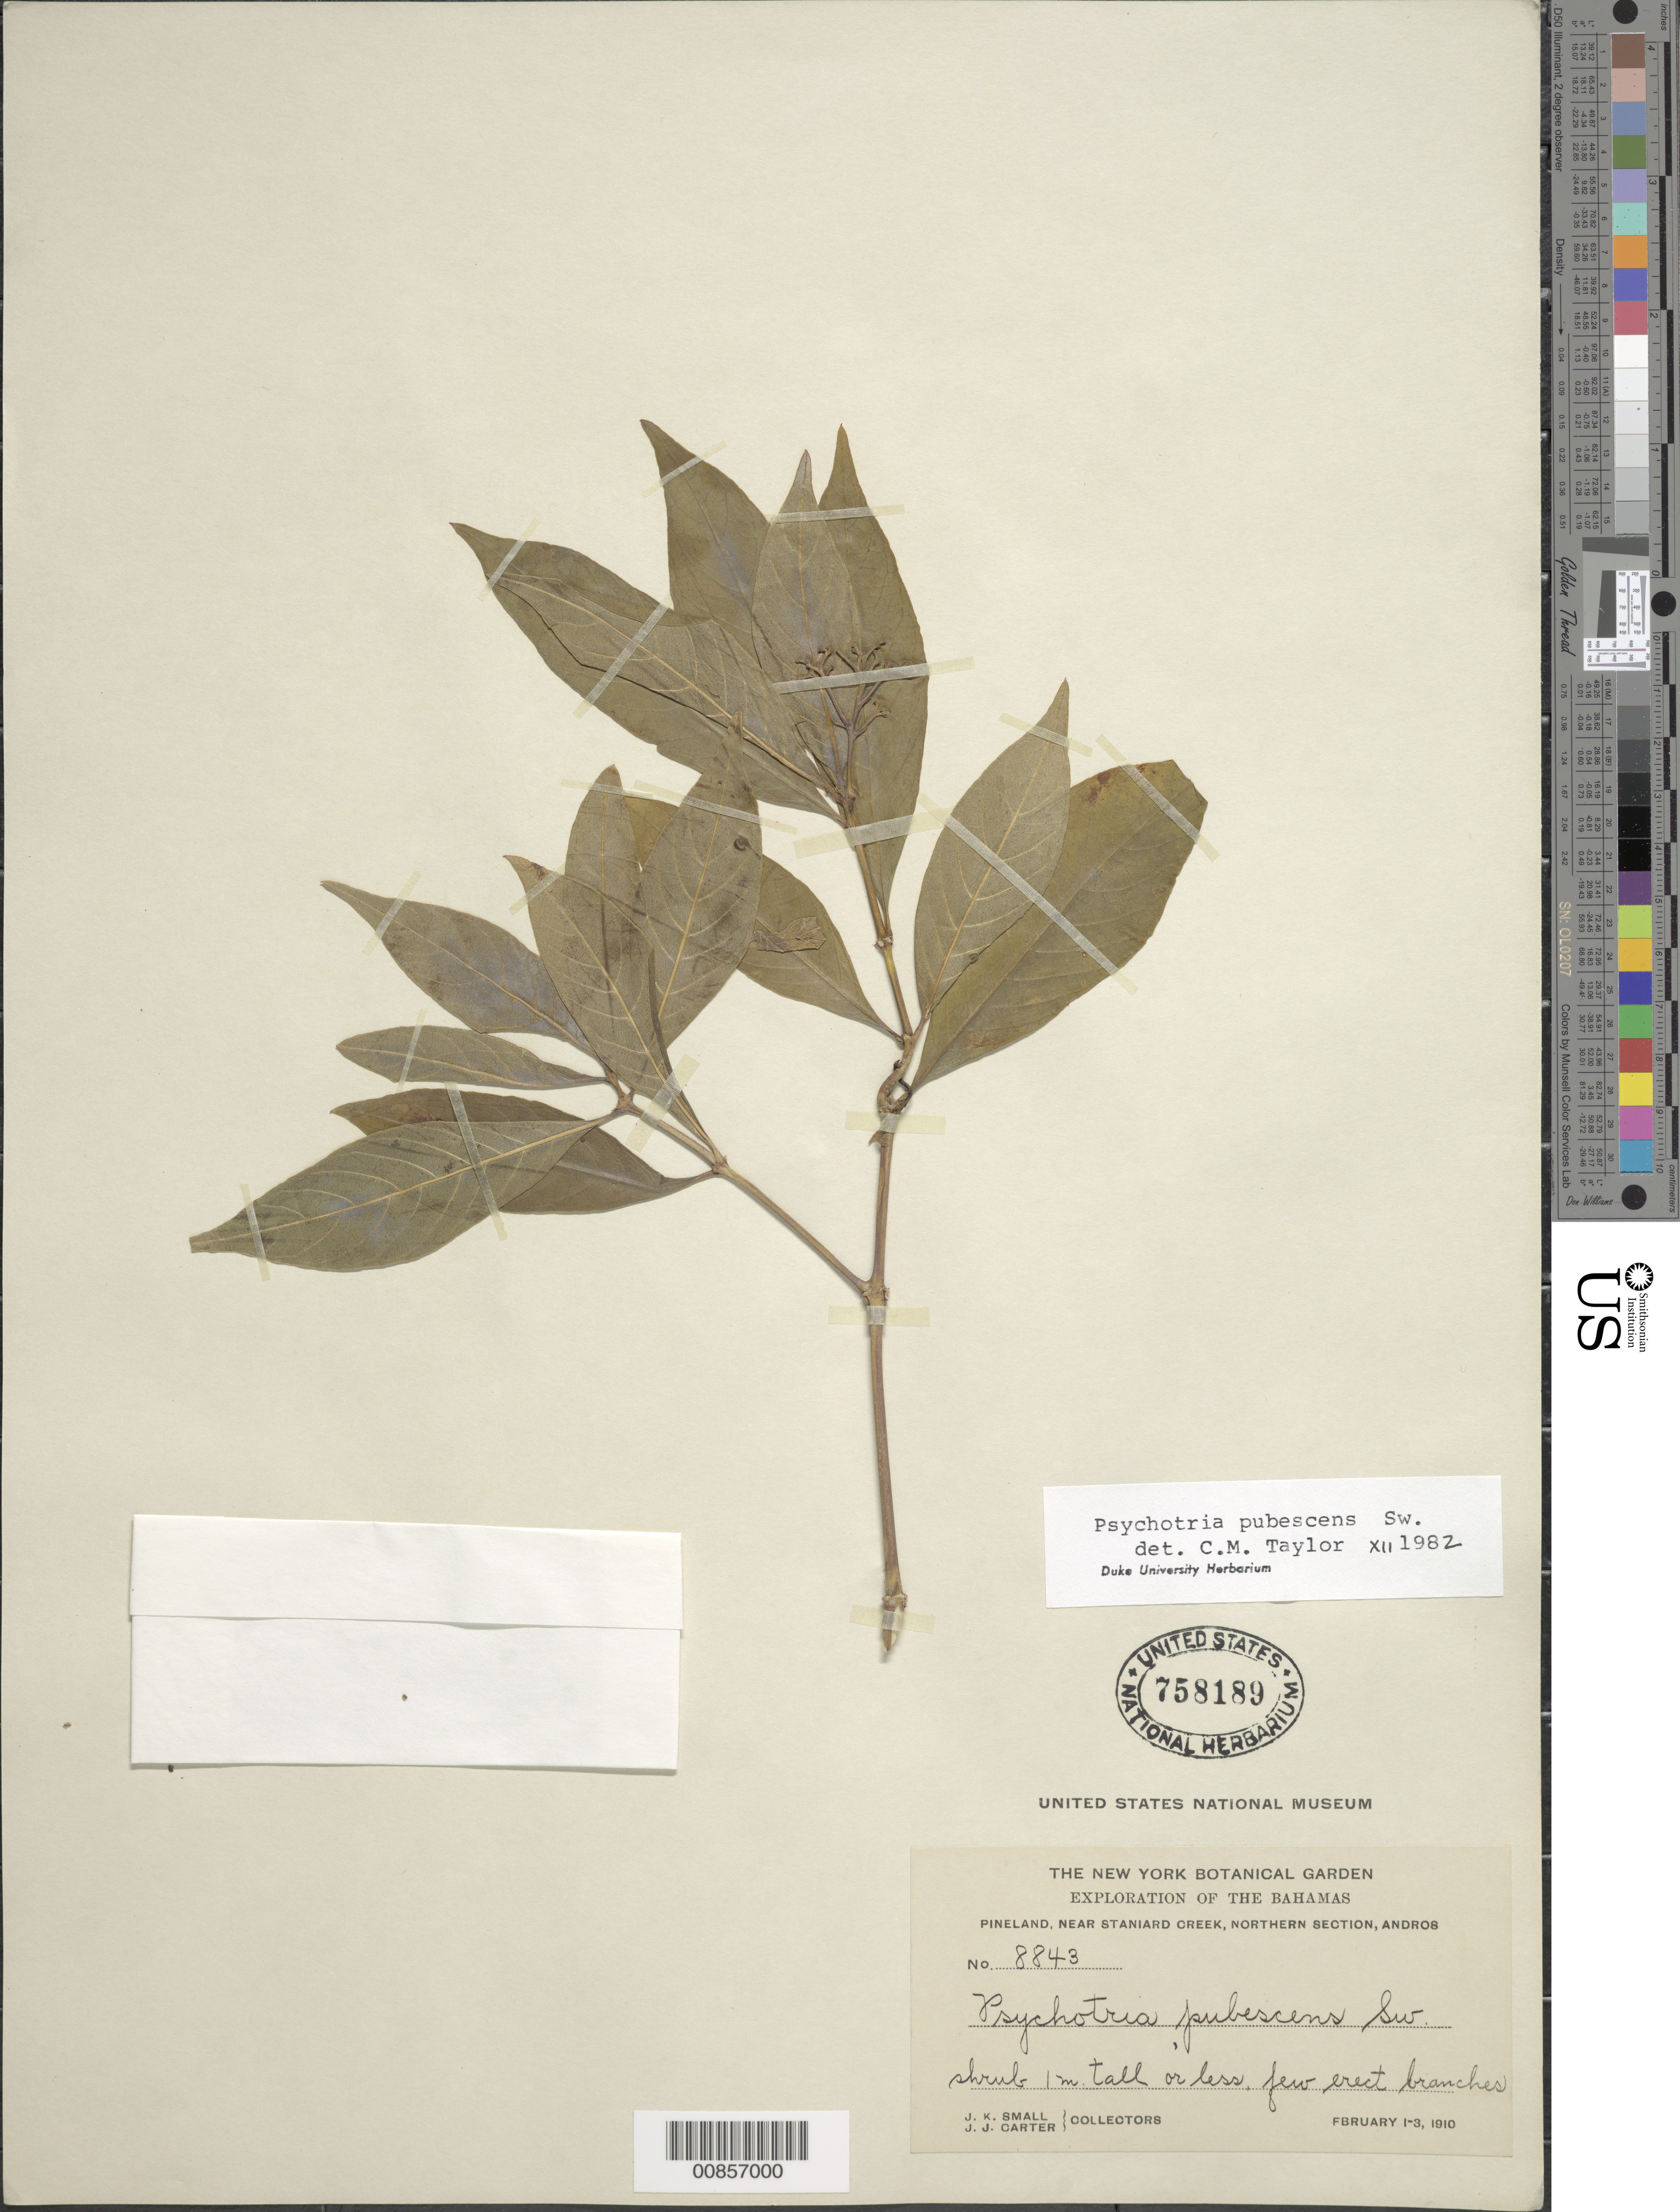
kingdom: Plantae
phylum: Tracheophyta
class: Magnoliopsida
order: Gentianales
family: Rubiaceae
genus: Psychotria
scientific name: Psychotria pubescens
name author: Sw.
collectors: J. K. Small & J. J. Carter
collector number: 8843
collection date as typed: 01 Feb 1910 to 03 Feb 1910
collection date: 1910-02-01/1910-02-03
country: Bahamas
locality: Near Staniard Creek, Northern Section, Andros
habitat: Pineland, near creek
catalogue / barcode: US 758189